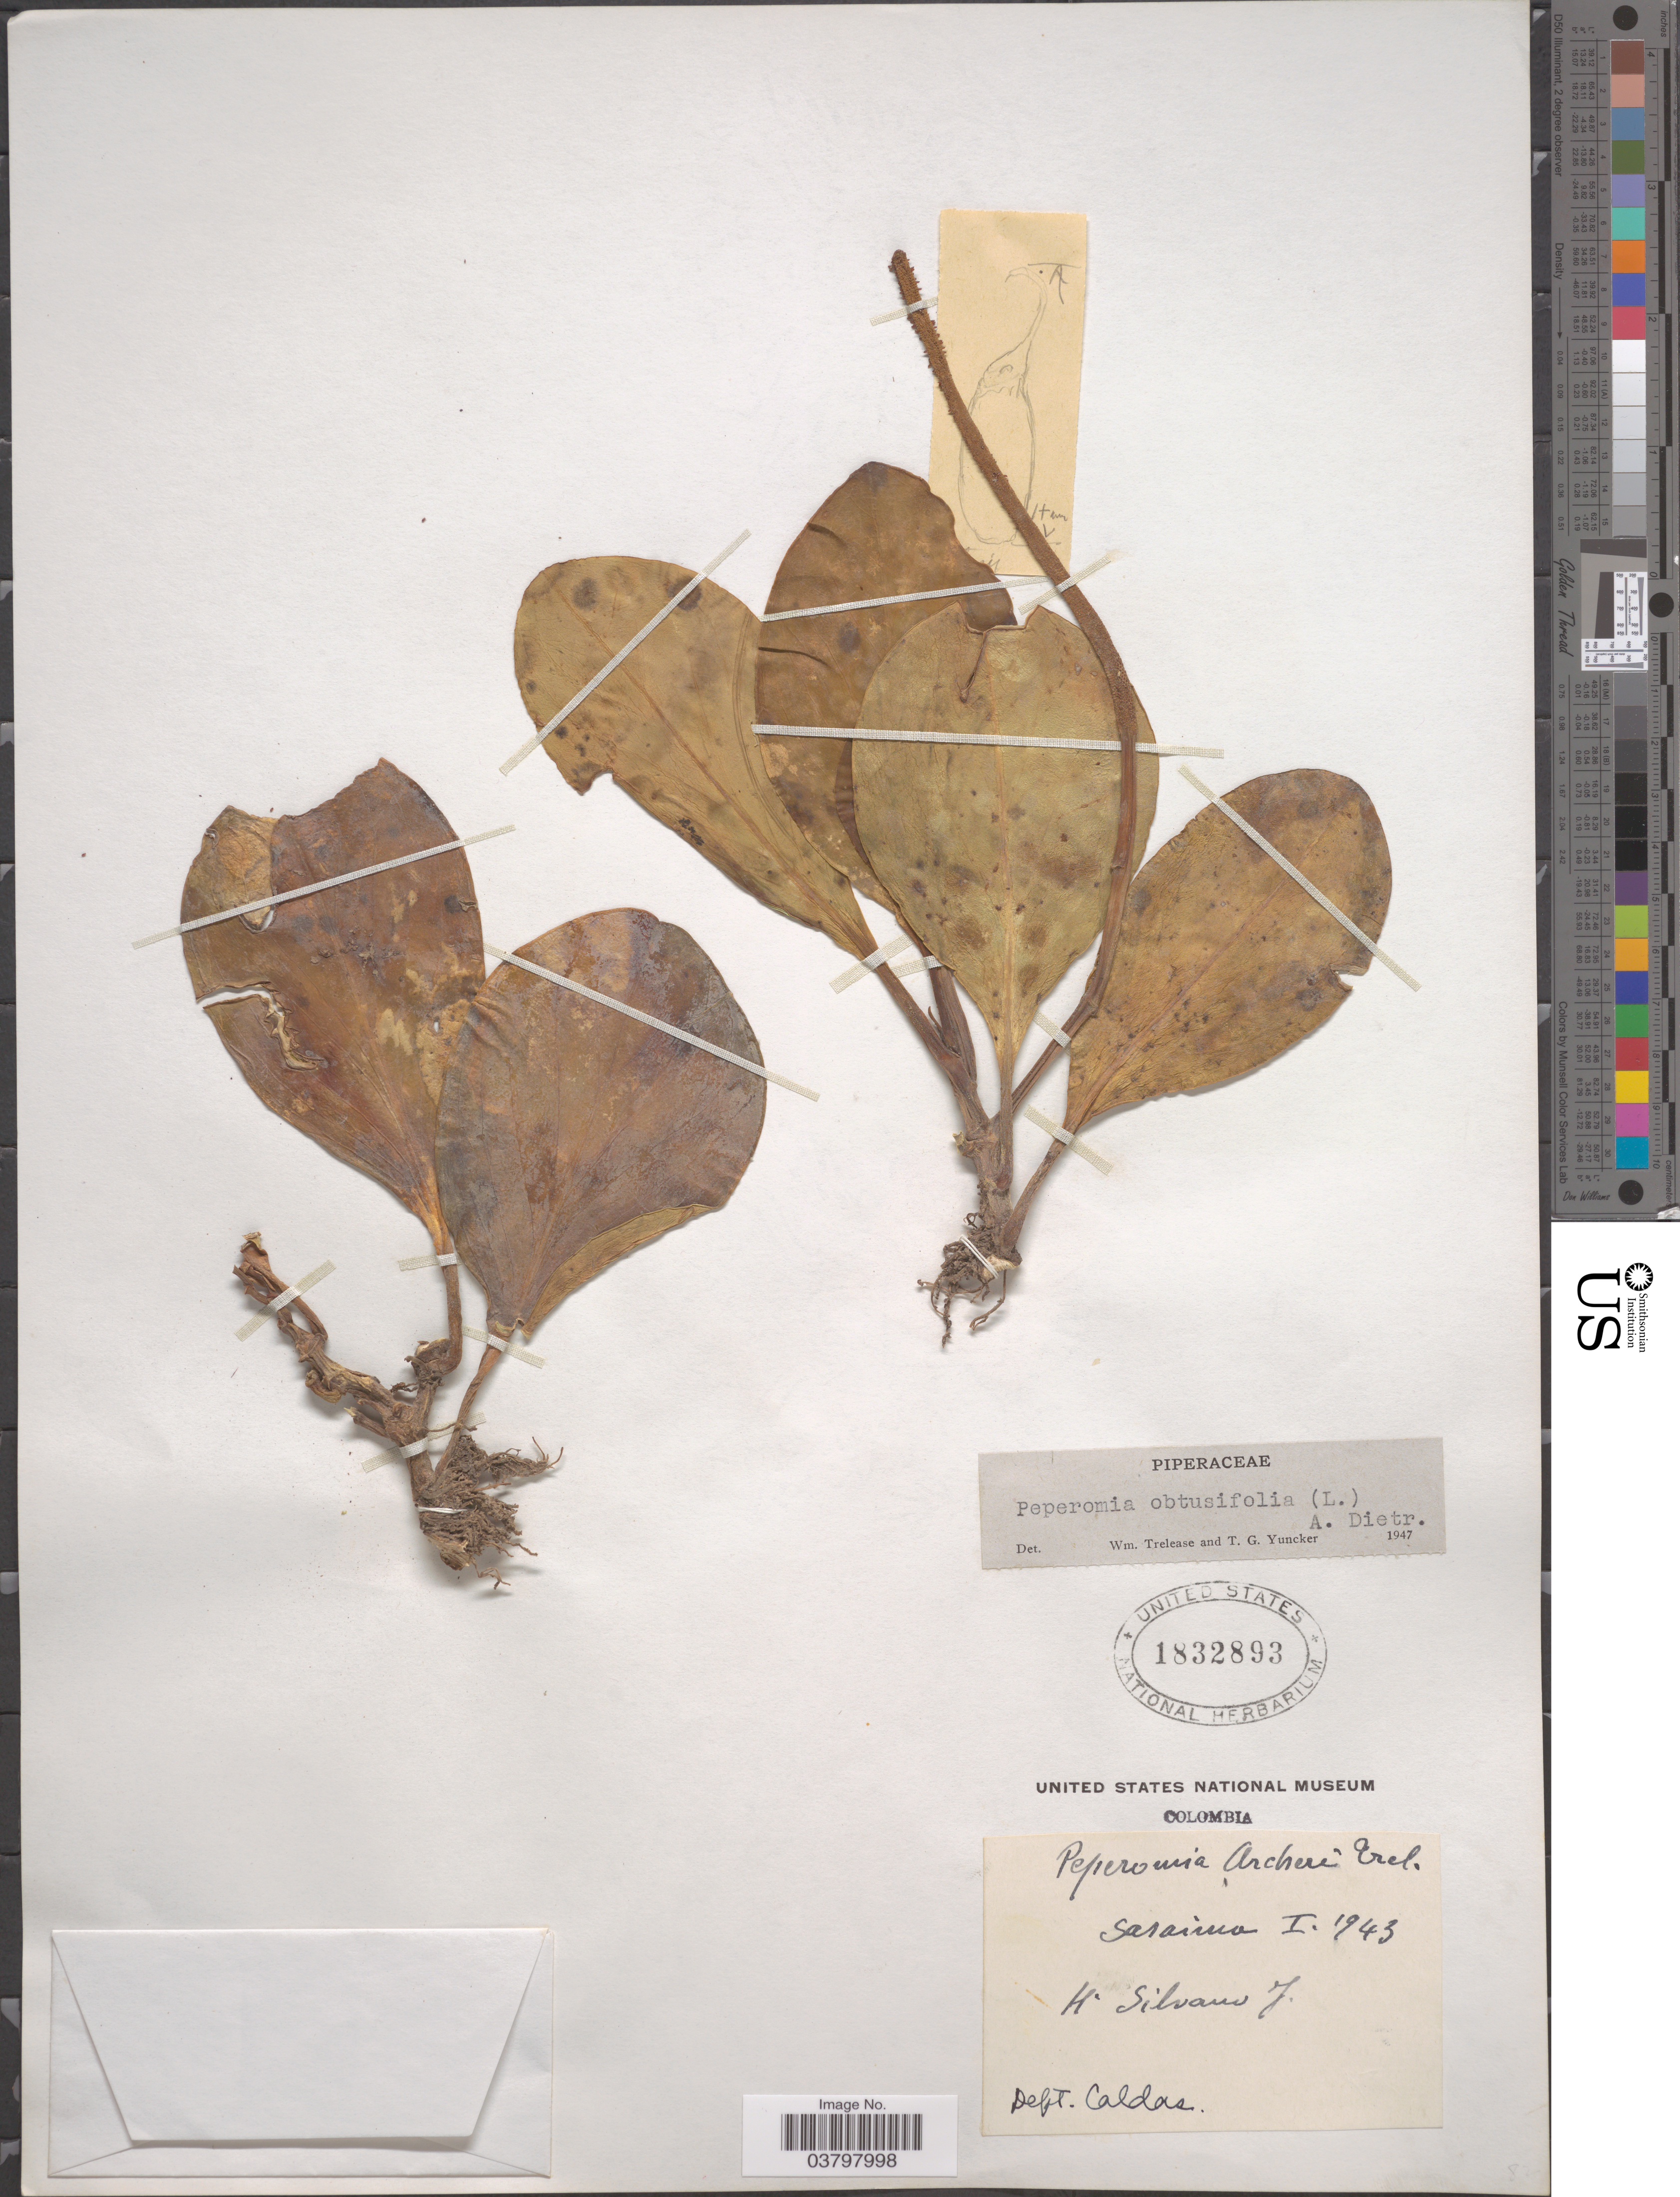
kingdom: Plantae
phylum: Tracheophyta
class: Magnoliopsida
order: Piperales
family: Piperaceae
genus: Peperomia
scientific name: Peperomia obtusifolia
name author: (L.) A. Dietr.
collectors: H. Silvano J.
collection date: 1943-01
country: Colombia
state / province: Caldas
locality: Dept. Caldas.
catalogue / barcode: US 1832893